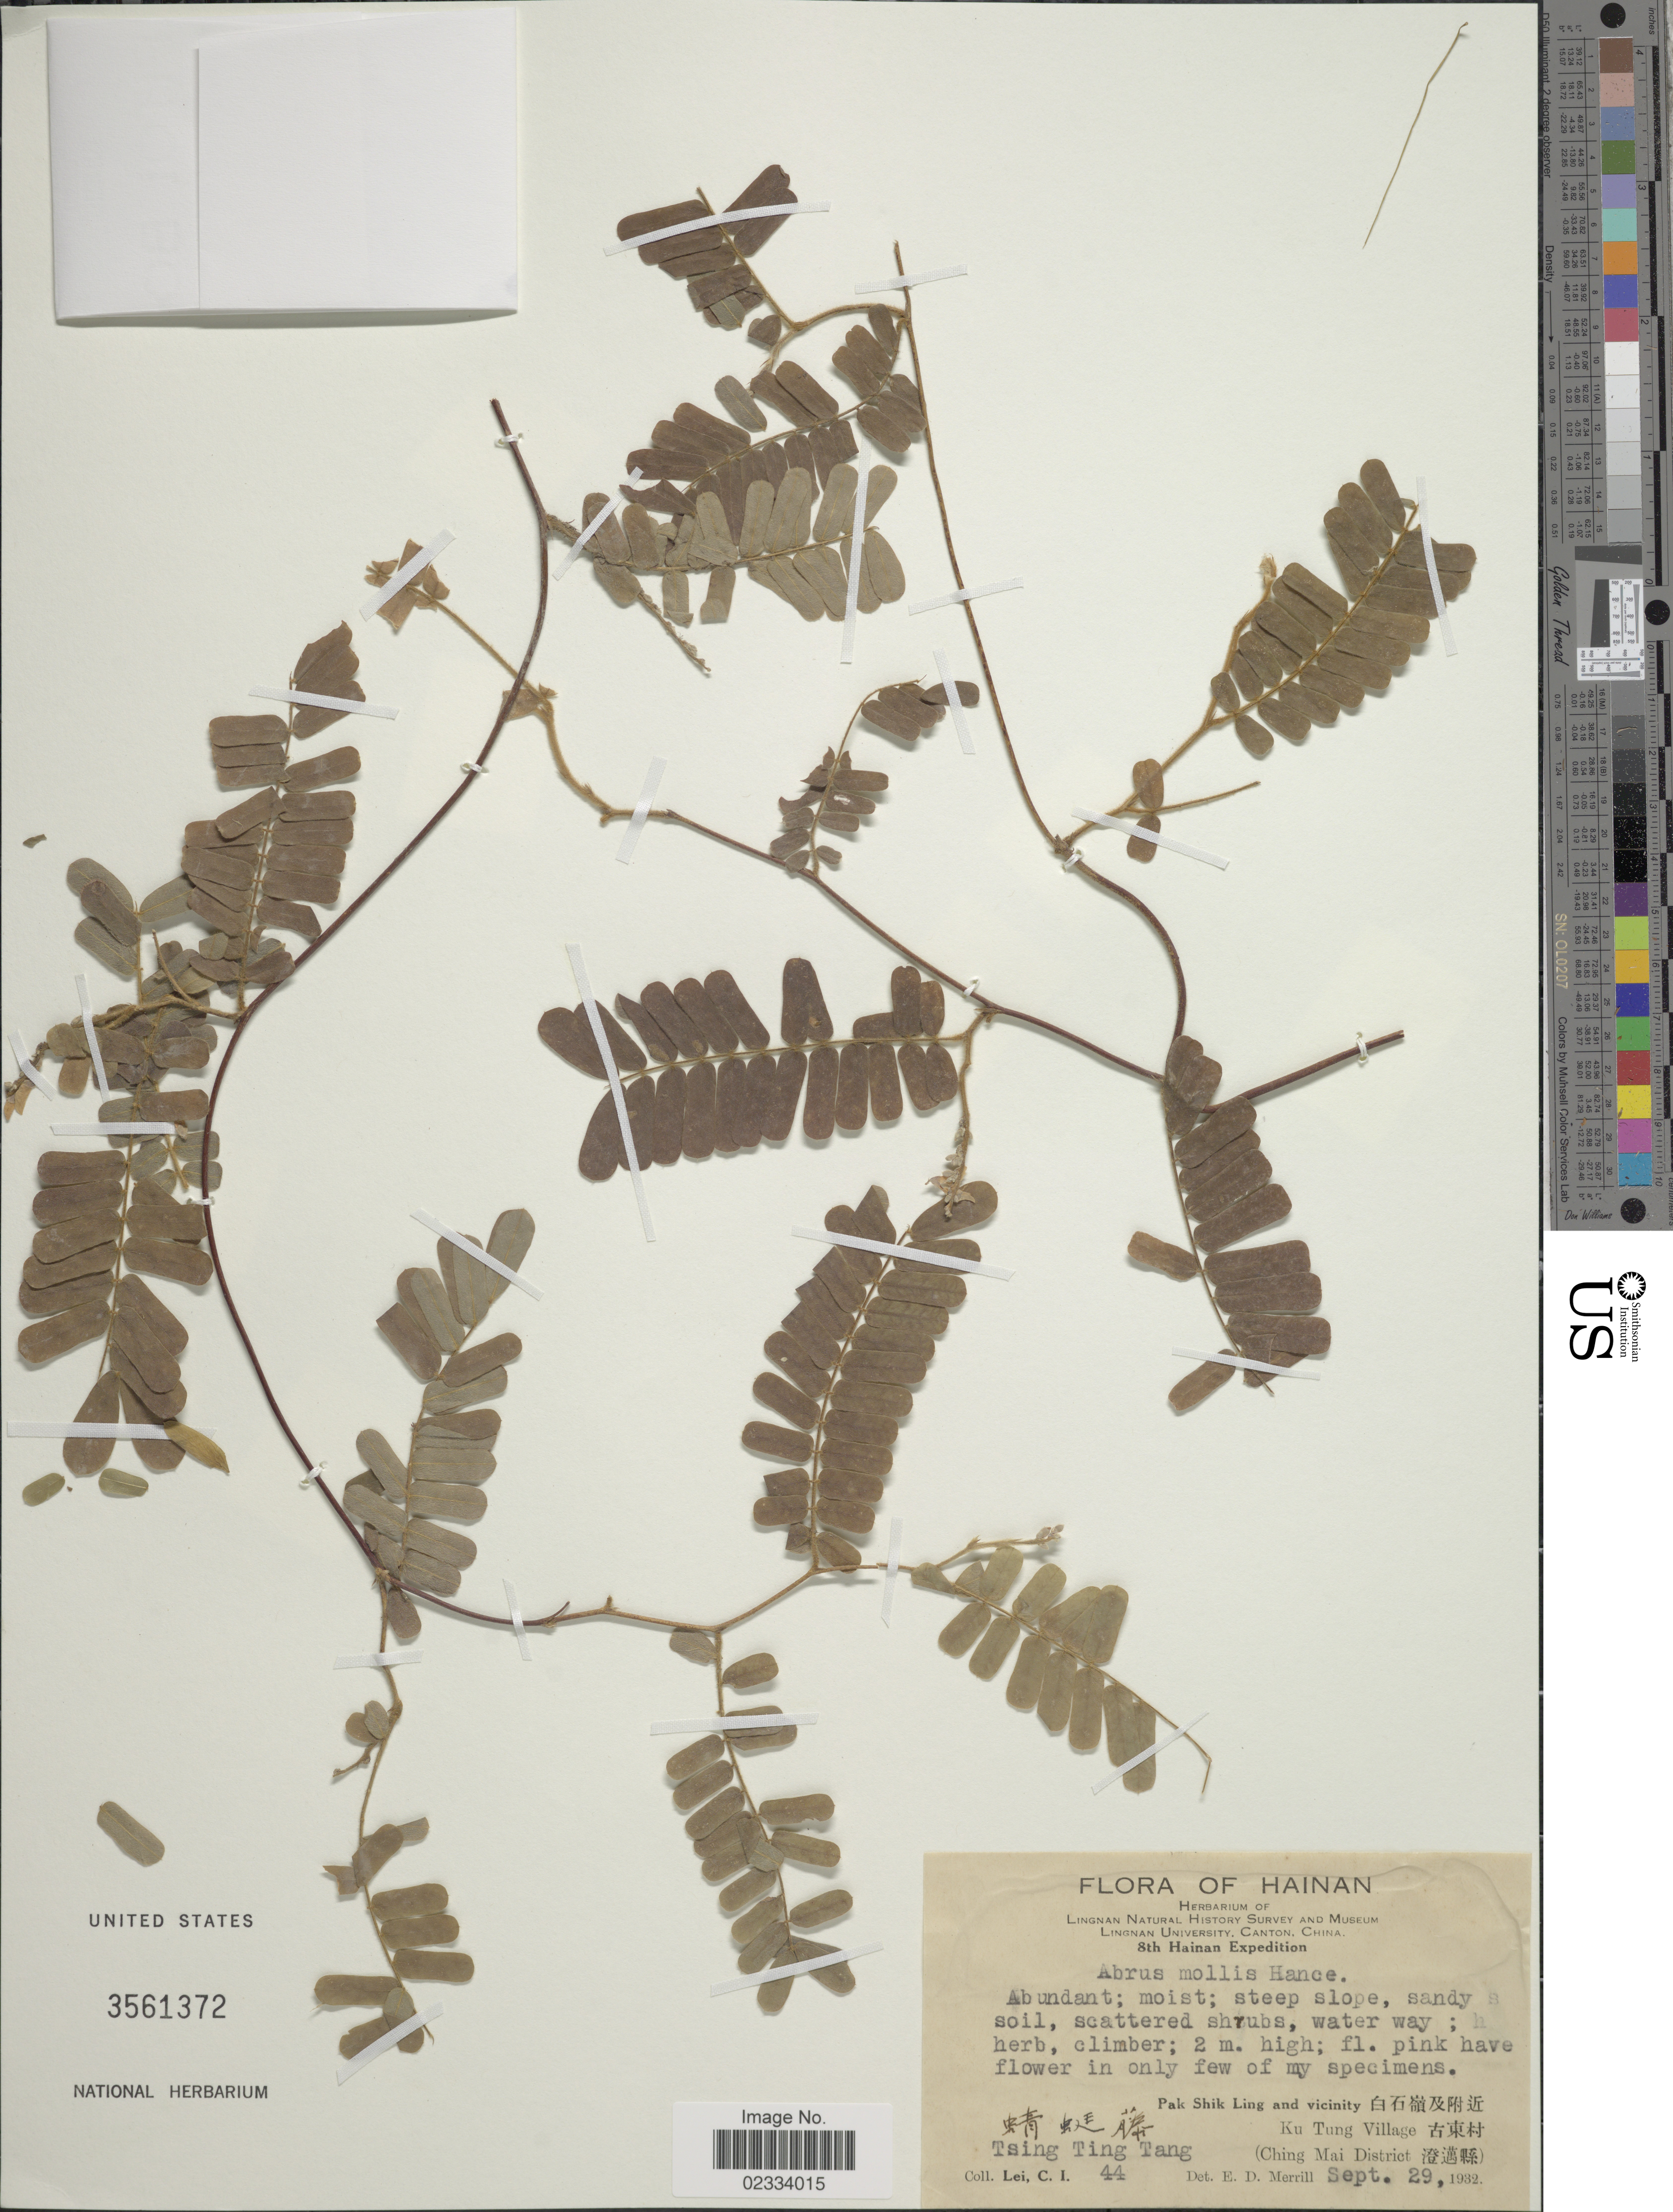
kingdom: Plantae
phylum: Tracheophyta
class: Magnoliopsida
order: Fabales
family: Fabaceae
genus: Abrus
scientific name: Abrus mollis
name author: Hance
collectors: C. I. Lei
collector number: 44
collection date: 1932-09-29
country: China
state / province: Hainan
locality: Pak Shik Ling and vicinity. Ku Tung Village (Ching Mai District). Tsing Ting Tang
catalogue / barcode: US 3561372